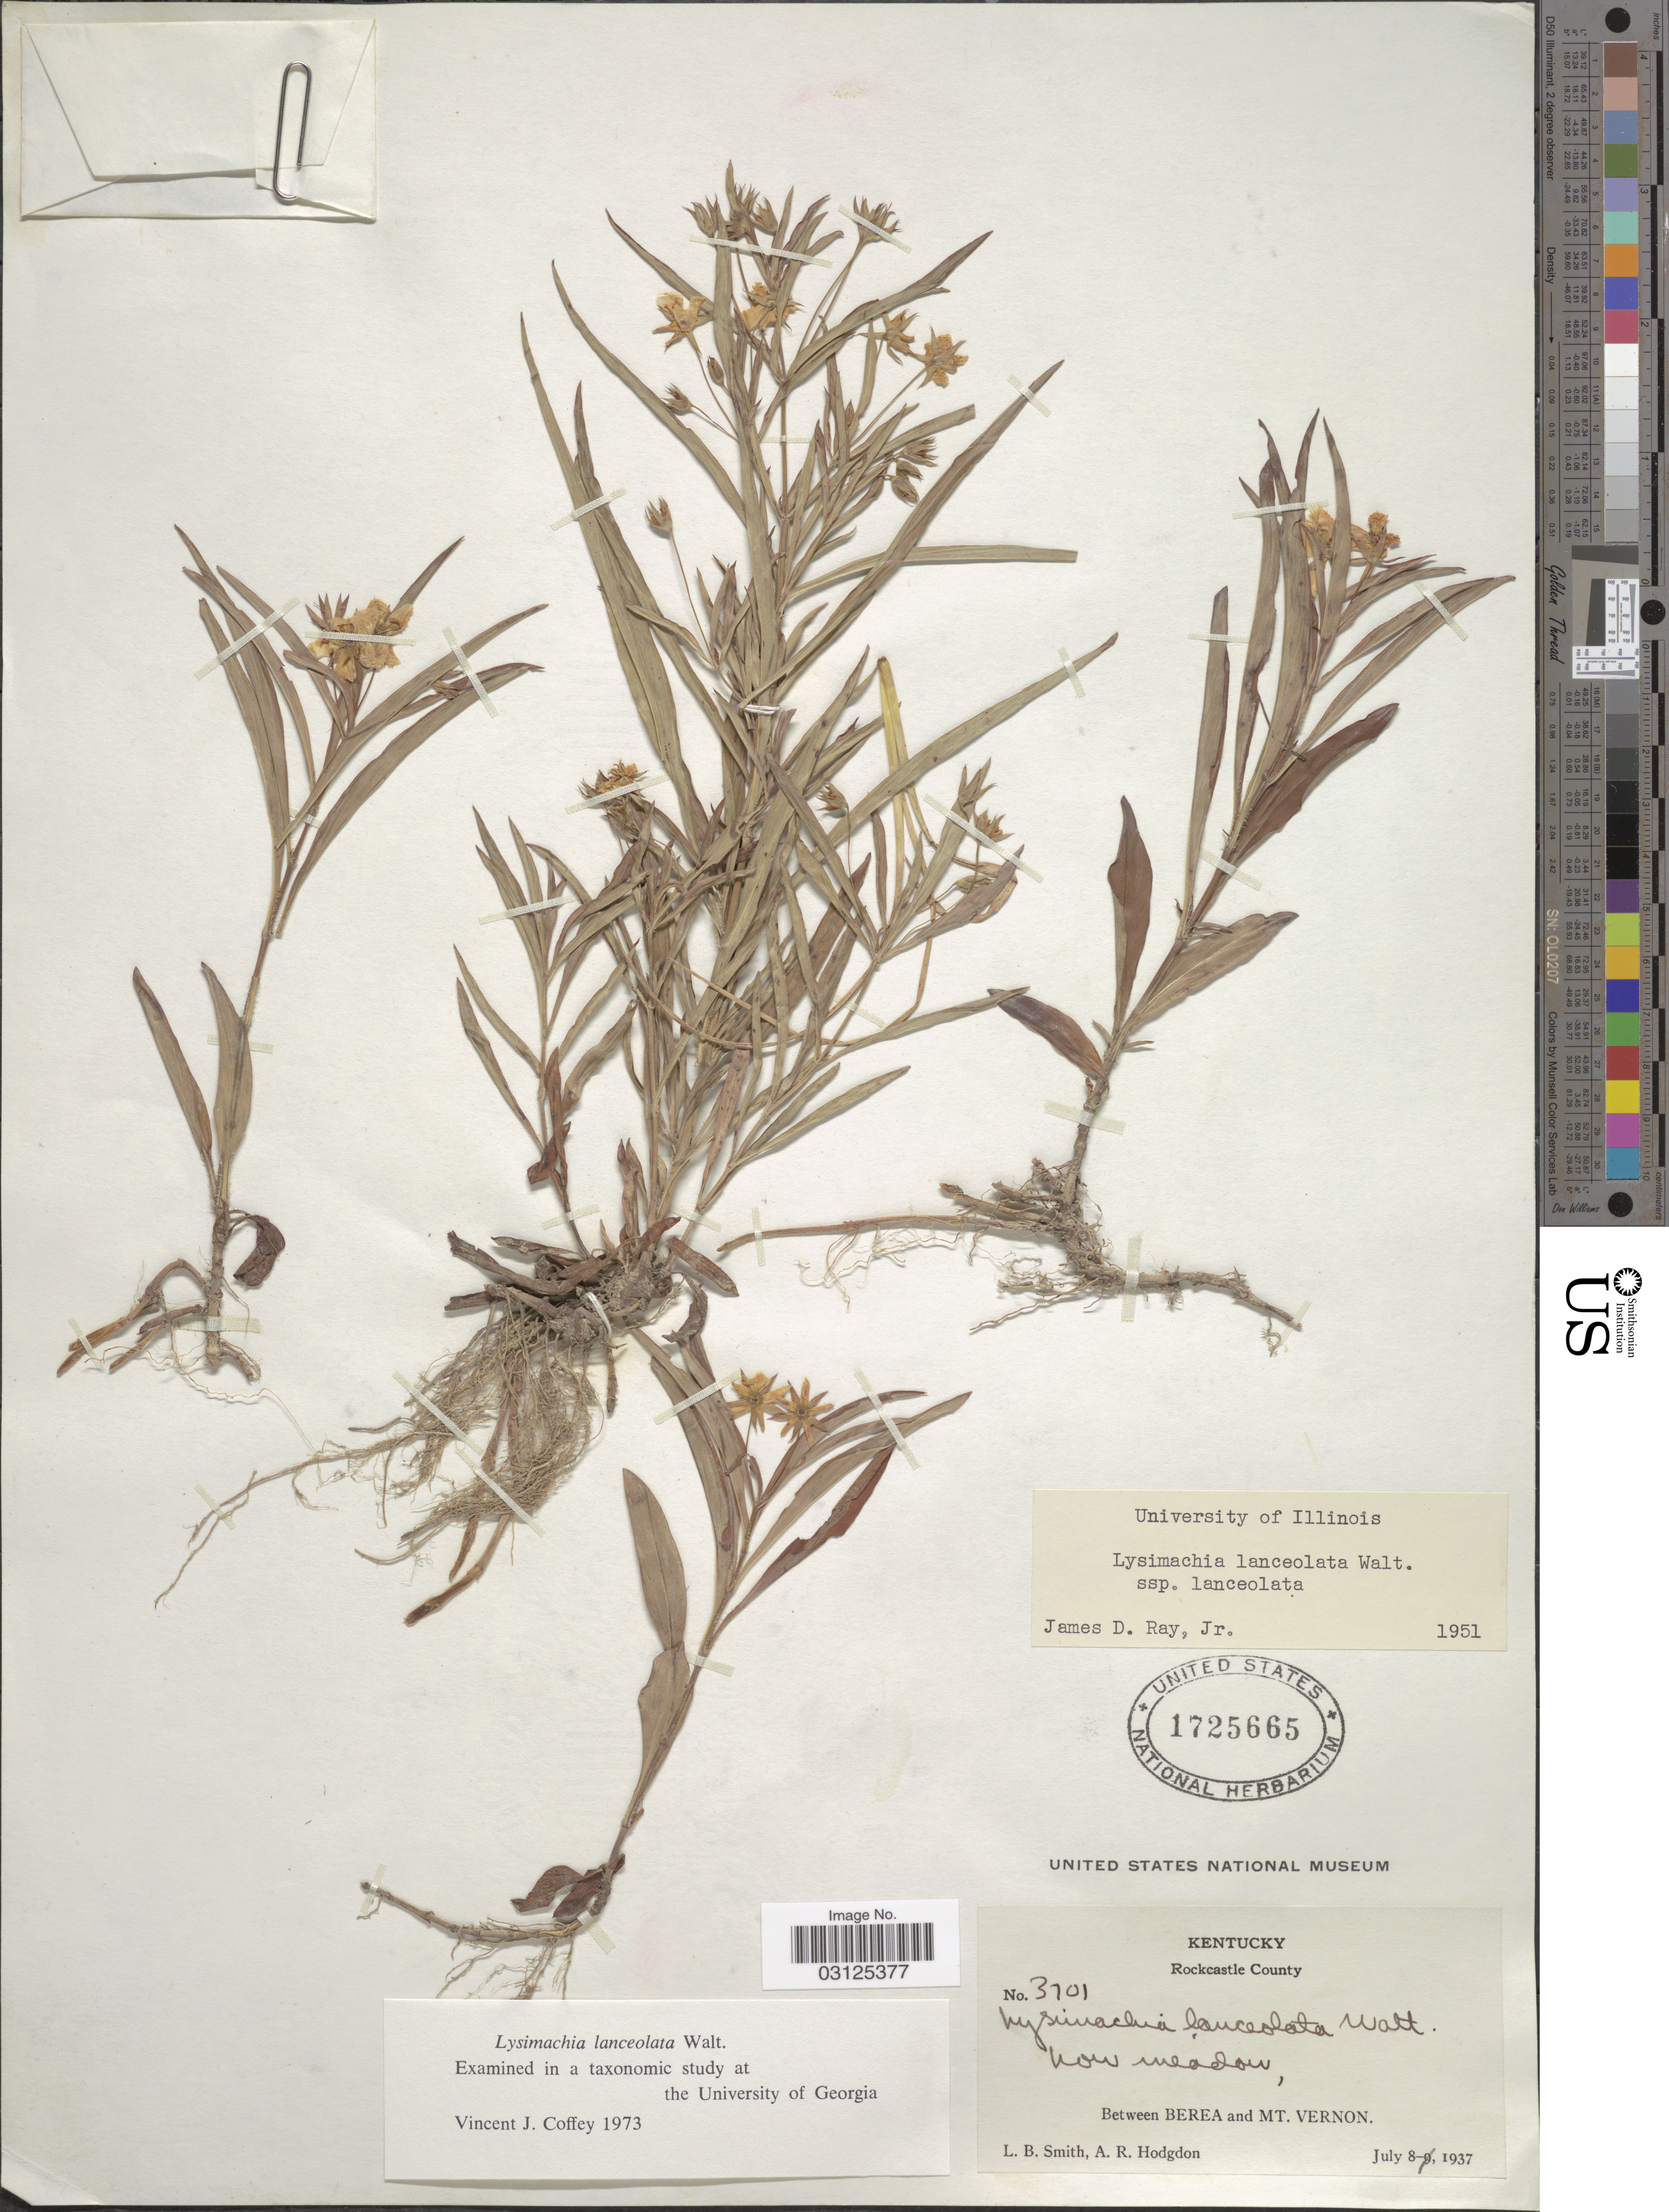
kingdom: Plantae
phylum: Tracheophyta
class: Magnoliopsida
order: Ericales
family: Primulaceae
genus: Lysimachia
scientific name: Lysimachia lanceolata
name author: Walter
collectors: L. Smith & A. R. Hodgdon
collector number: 3101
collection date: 1937-07-08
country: United States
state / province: Kentucky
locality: Rockcastle County. Between Berea and Mt. Vernon.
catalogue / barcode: US 1725665